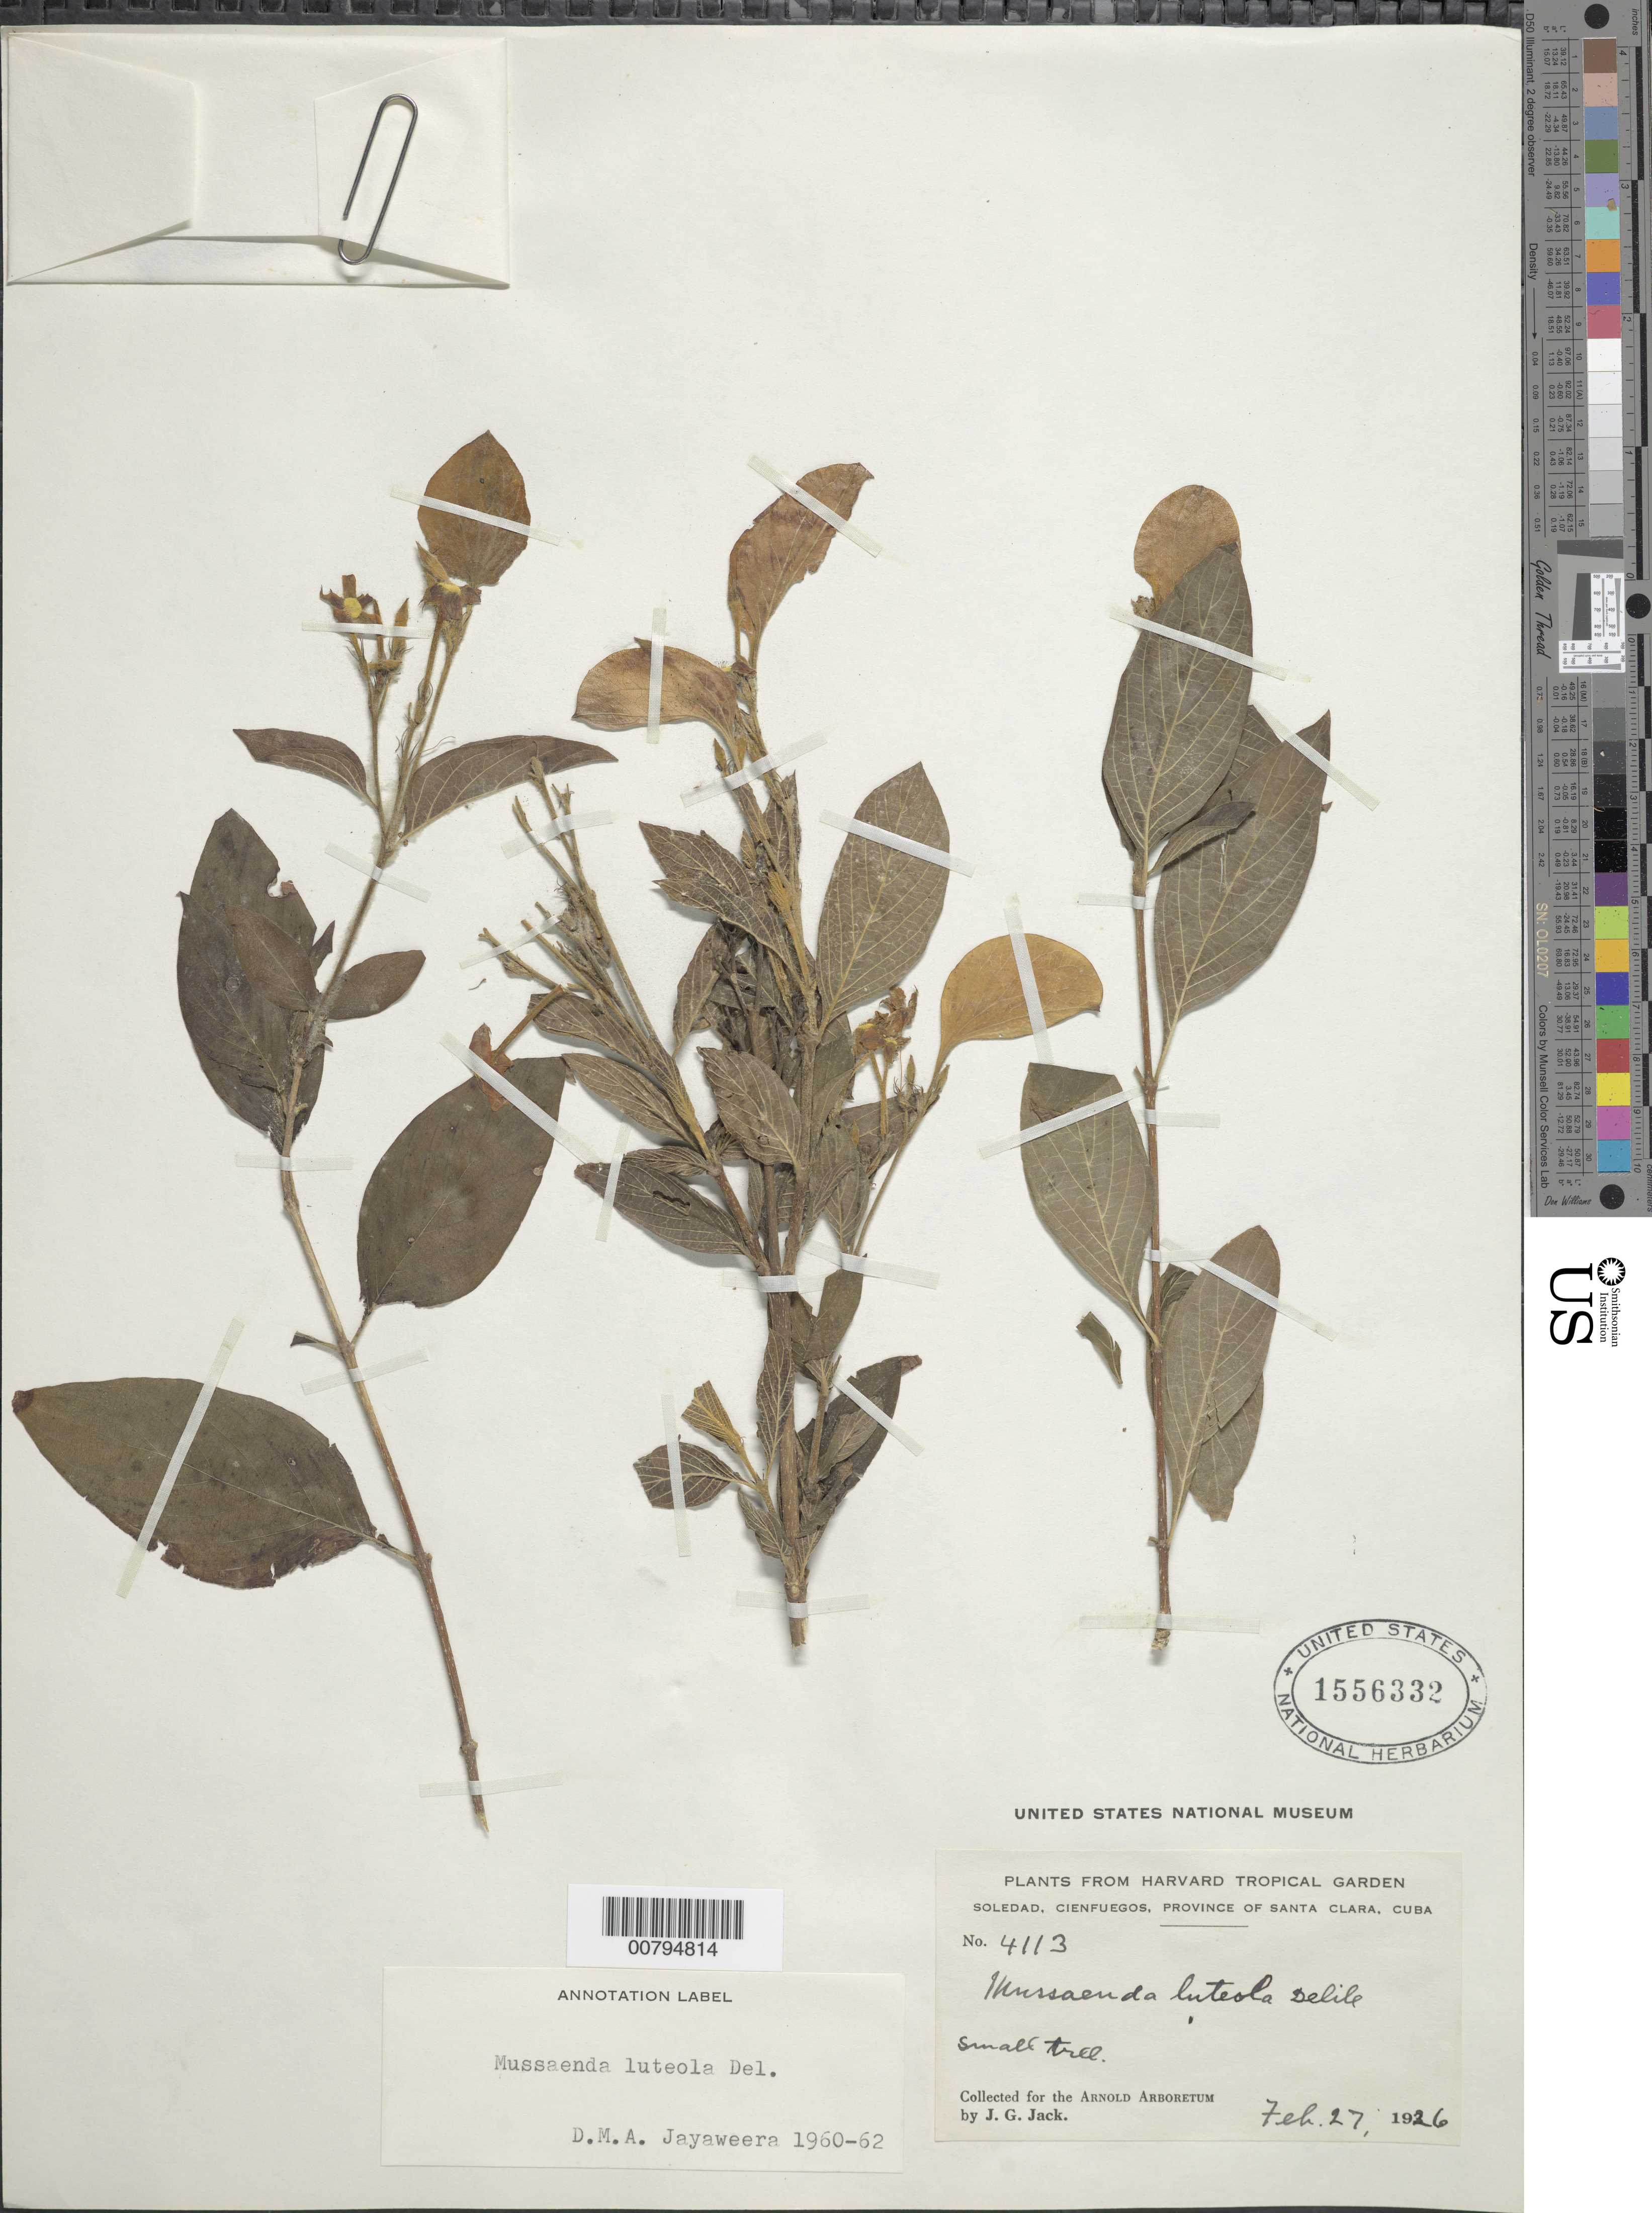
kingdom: Plantae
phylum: Tracheophyta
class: Magnoliopsida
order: Gentianales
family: Rubiaceae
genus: Pentas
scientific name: Pentas lanceolata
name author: (Forssk.) Deflers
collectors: J. G. Jack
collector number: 4113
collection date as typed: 27 Feb 1926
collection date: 1926-02-27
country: Cuba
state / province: Las Villas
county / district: Cienfuegos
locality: Soledad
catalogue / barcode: US 1556332